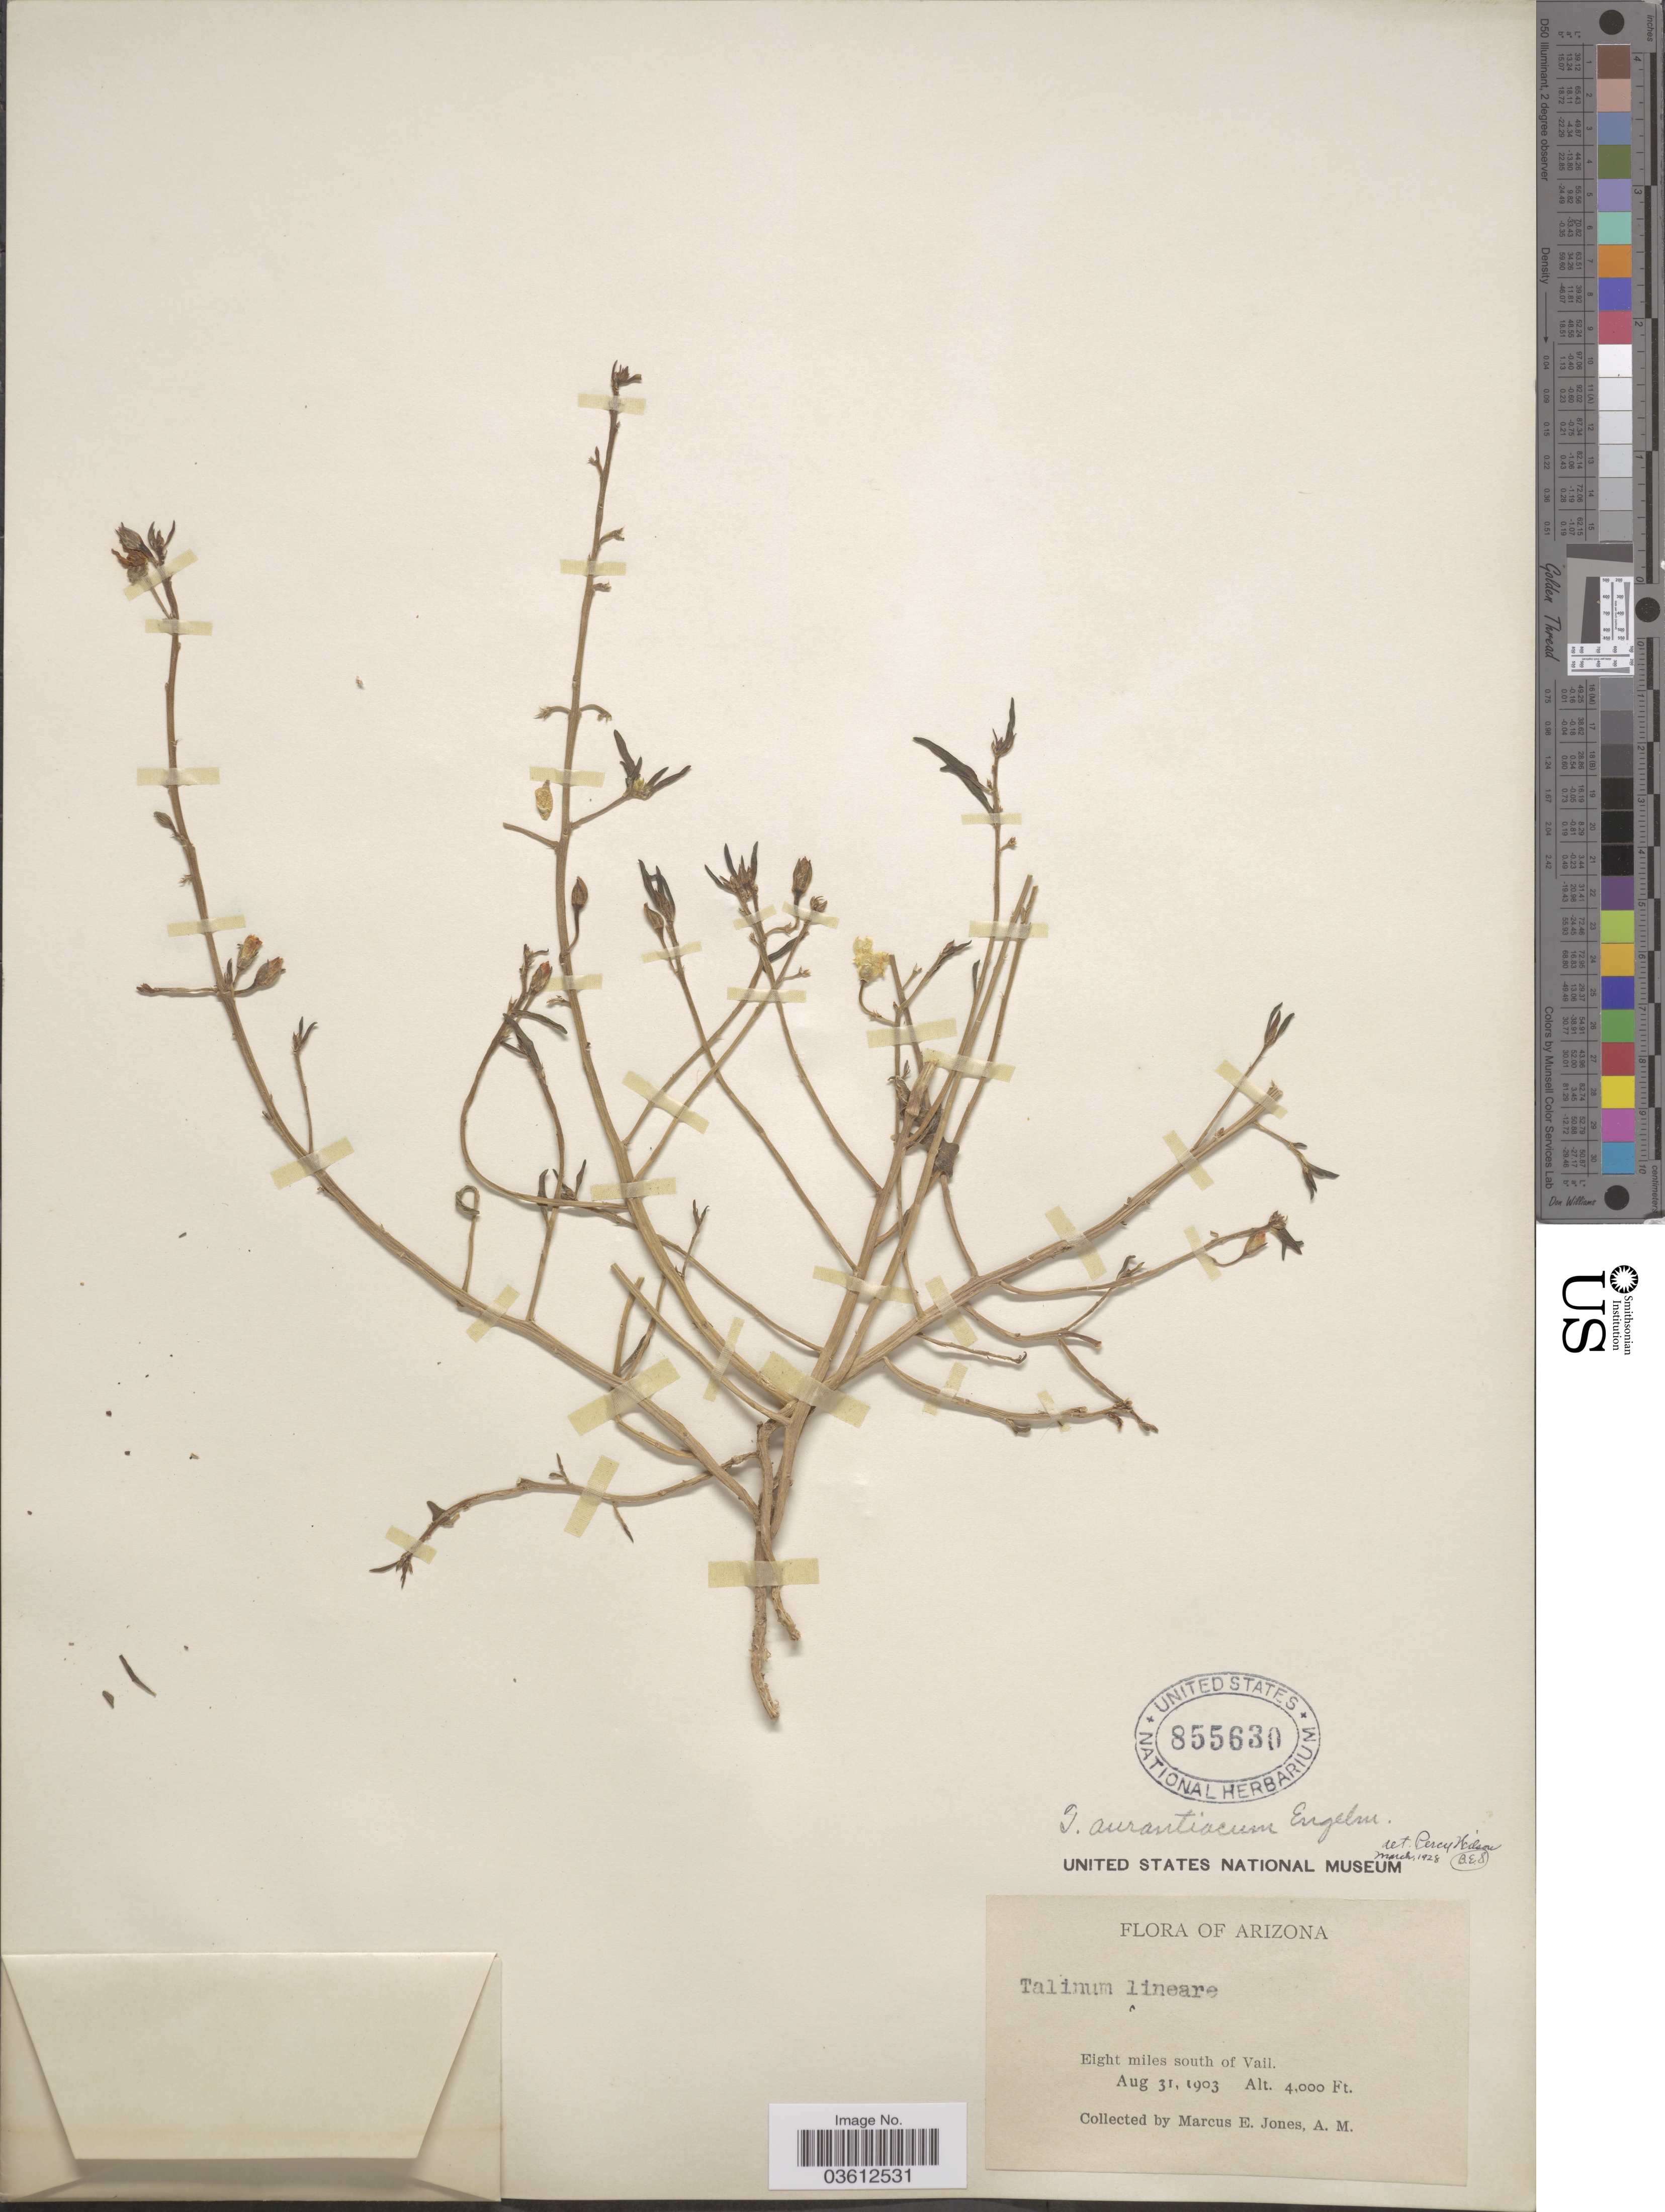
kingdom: Plantae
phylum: Tracheophyta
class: Magnoliopsida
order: Caryophyllales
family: Talinaceae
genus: Talinum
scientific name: Talinum aurantiacum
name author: Engelm. in A. Gray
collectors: M. E. Jones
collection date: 1903-08-31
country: United States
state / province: Arizona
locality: Eight miles south of Vail.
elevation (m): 1219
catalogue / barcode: US 855630